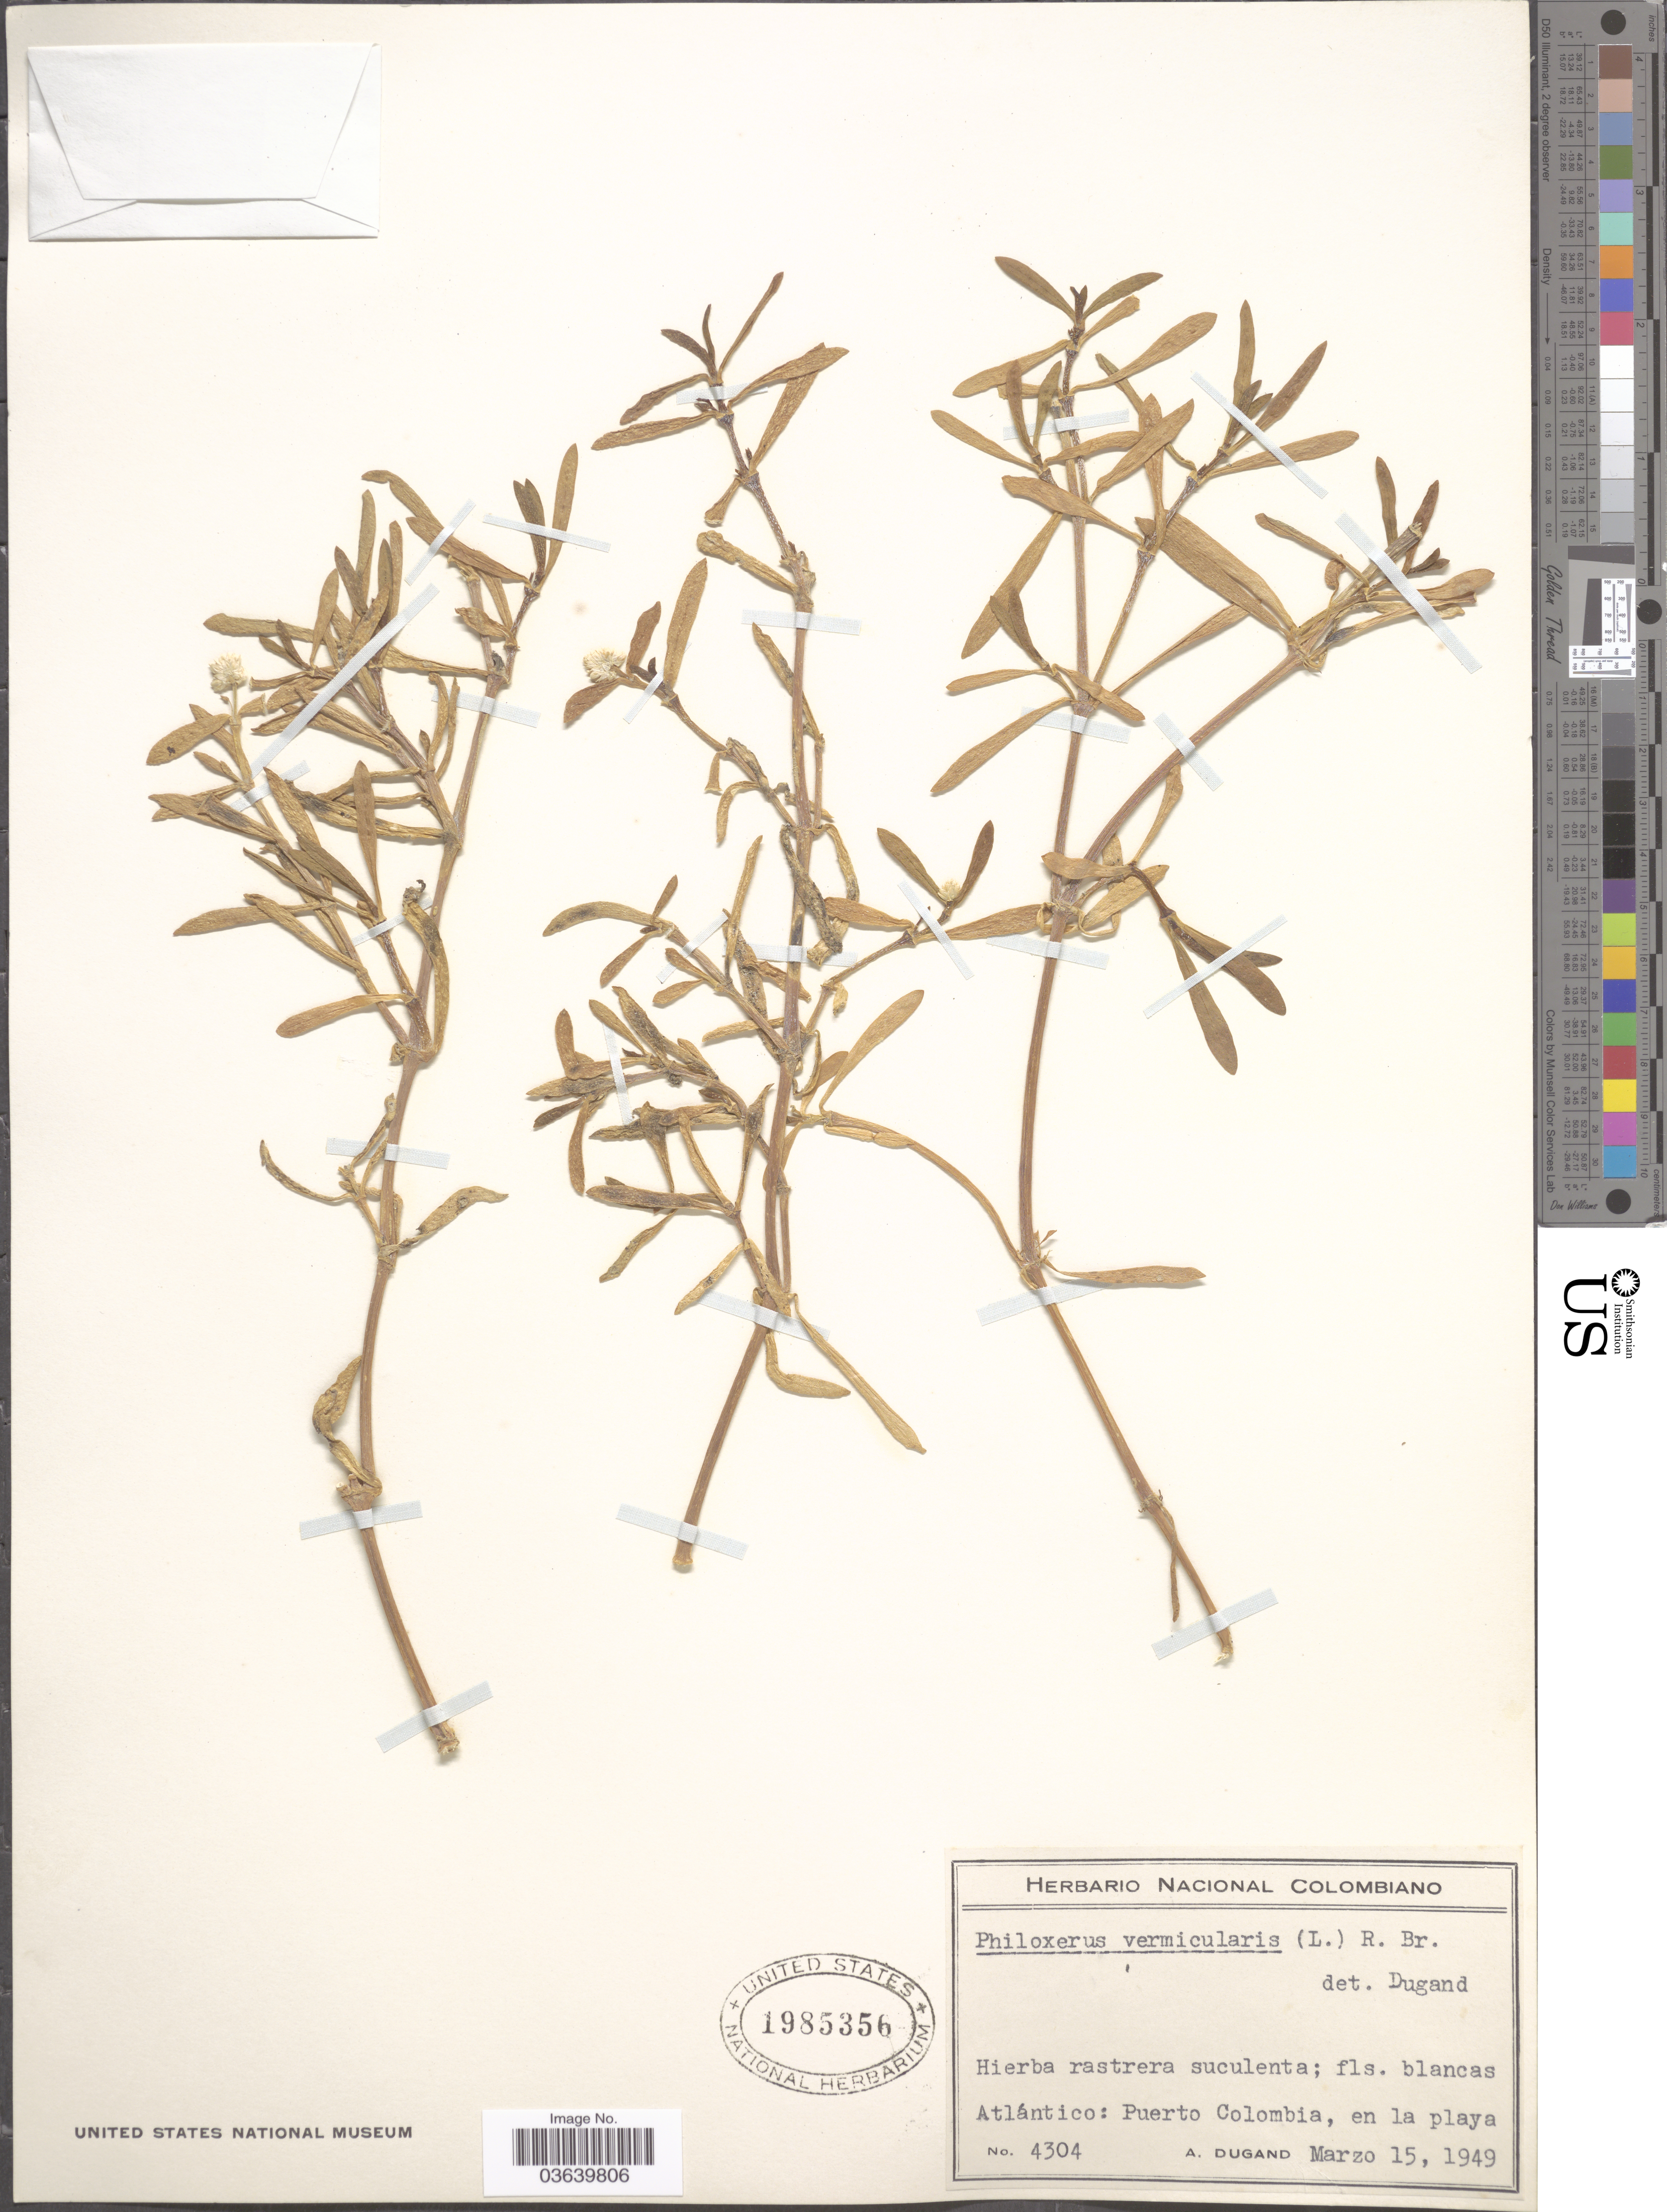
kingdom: Plantae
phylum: Tracheophyta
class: Magnoliopsida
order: Caryophyllales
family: Amaranthaceae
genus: Gomphrena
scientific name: Gomphrena vermicularis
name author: L.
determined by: Strong, Mark T., (BOT), Smithsonian Institution - National Museum of Natural History (UNITED STATES)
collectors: A. Dugand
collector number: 4304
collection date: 1949-03-15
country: Colombia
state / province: Atlántico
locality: Puerto Colombia, en la playa.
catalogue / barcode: US 1985356